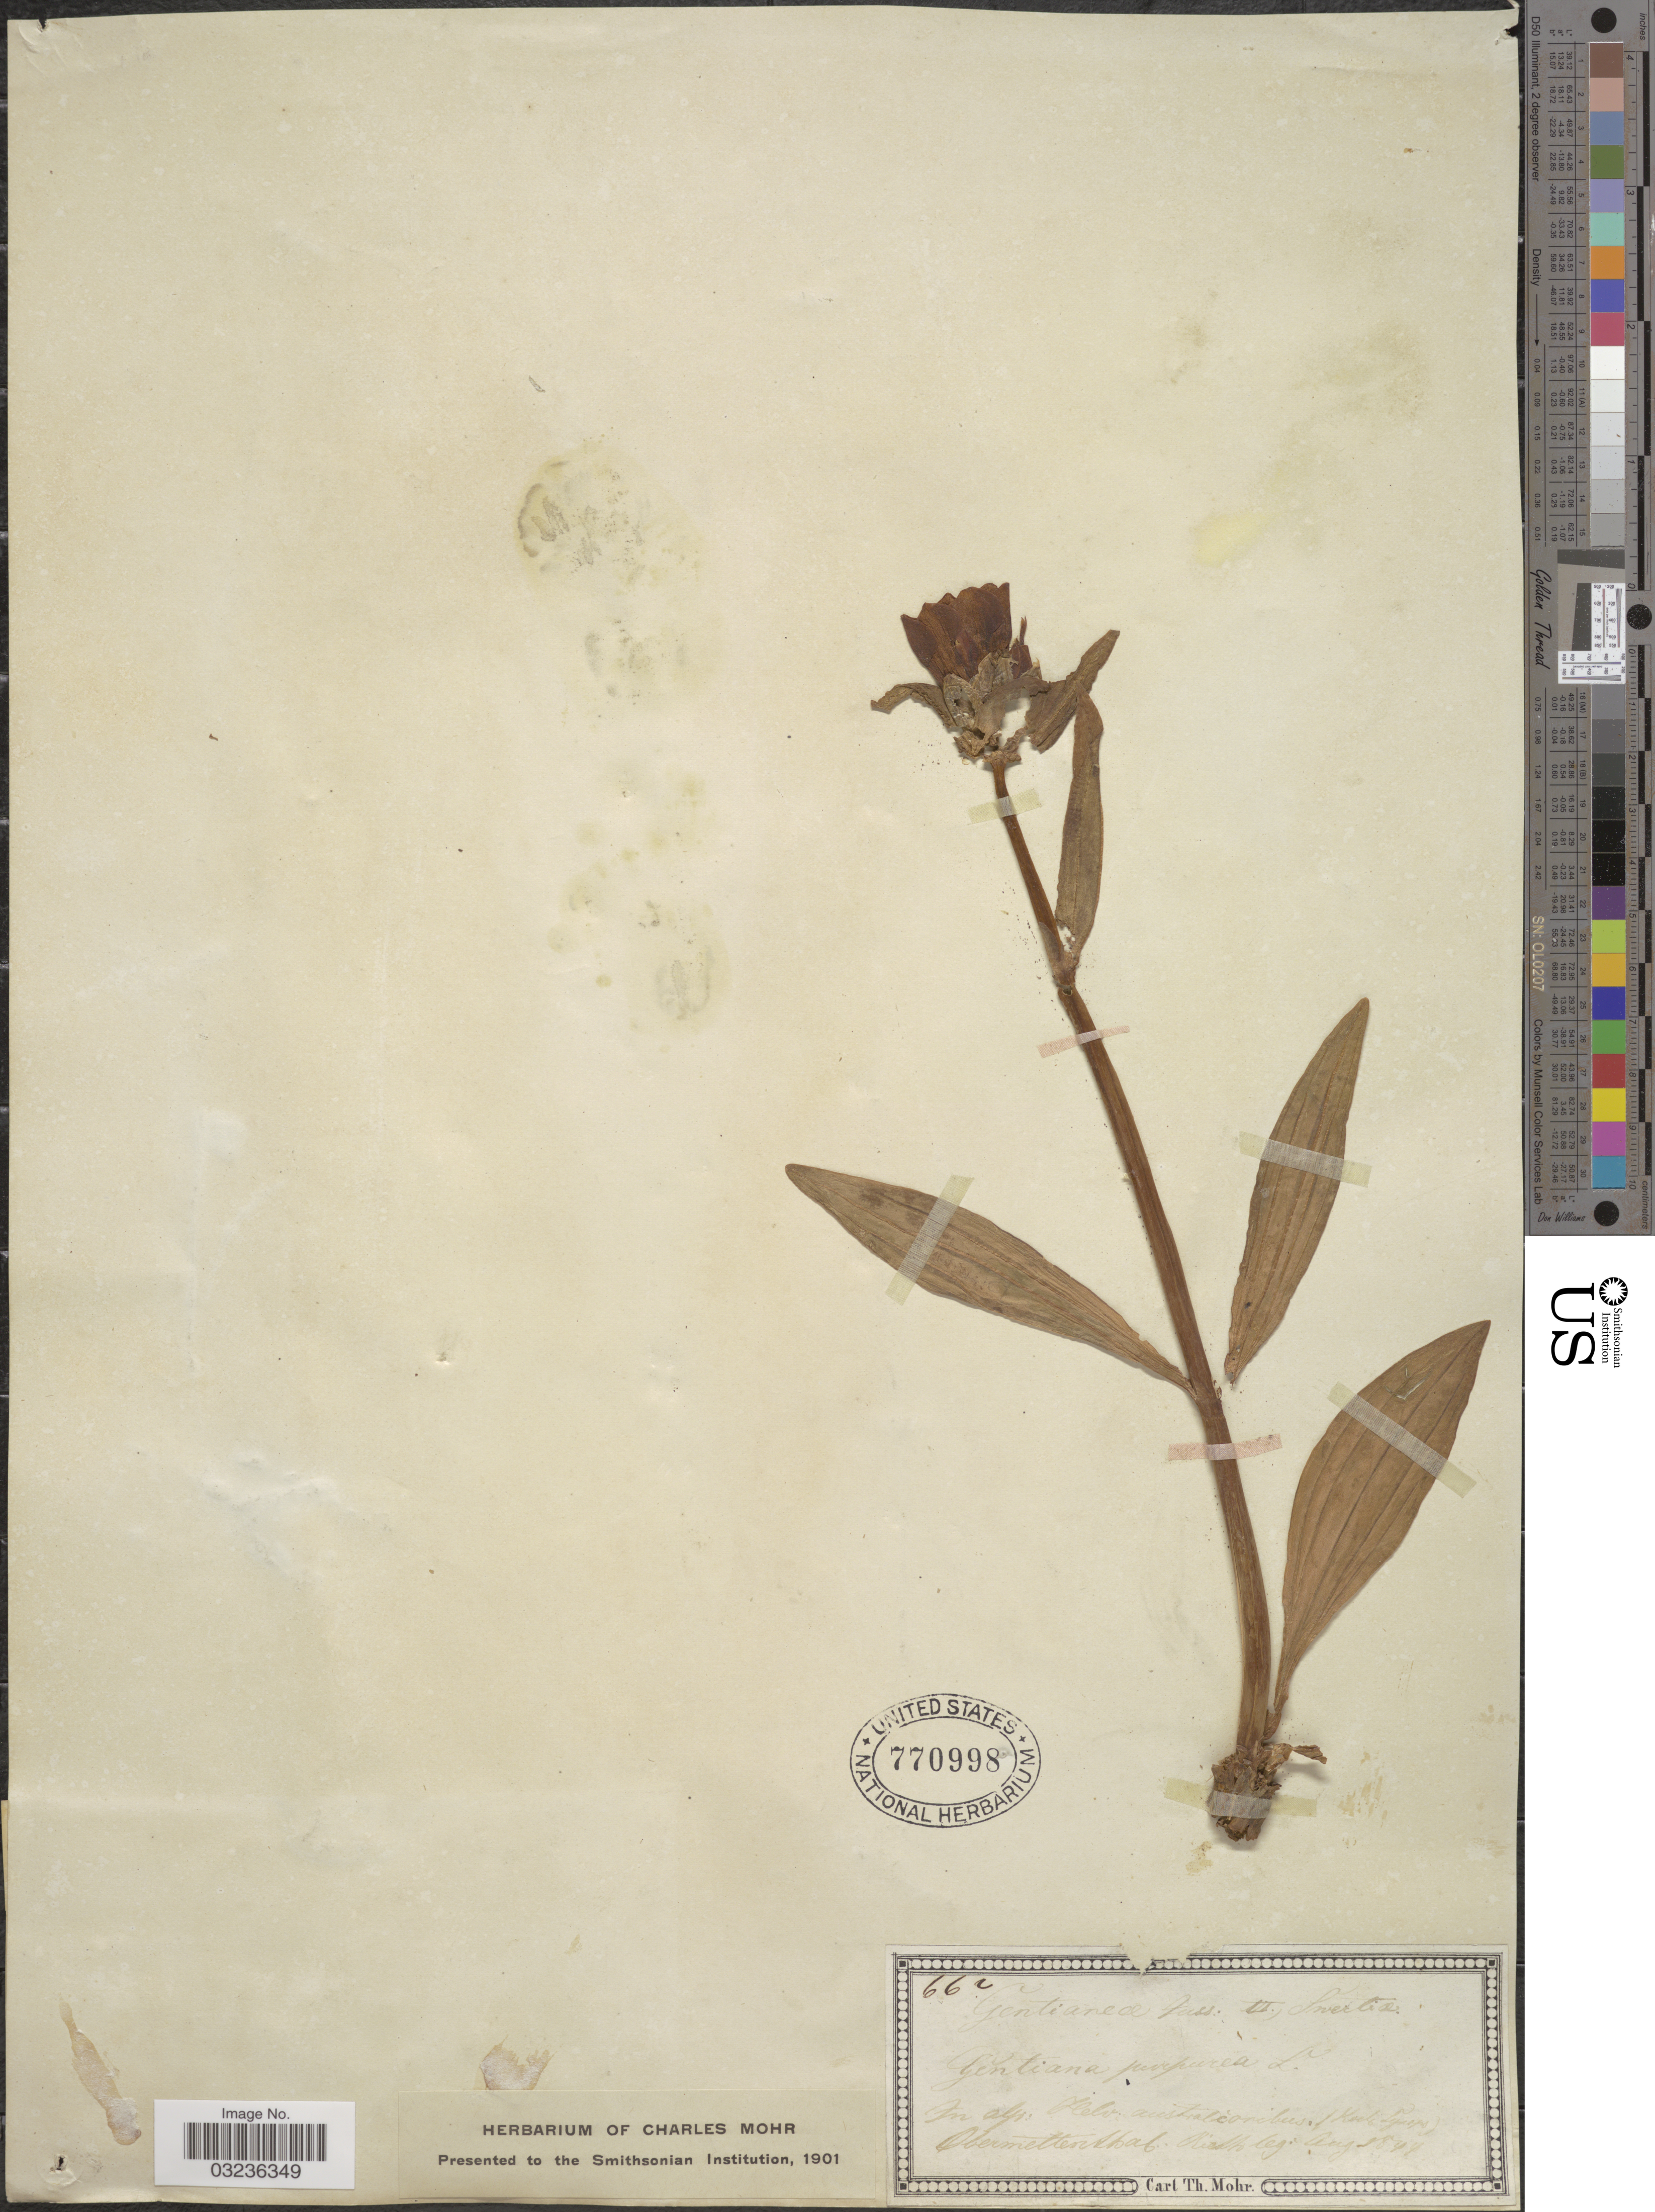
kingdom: Plantae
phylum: Tracheophyta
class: Magnoliopsida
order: Gentianales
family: Gentianaceae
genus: Gentiana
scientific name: Gentiana purpurea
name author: L.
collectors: C. T. Mohr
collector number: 662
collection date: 1844-08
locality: In alp. Helv. australicoribus [illegible text] Obermettentbalb [illegible text].[interpreted]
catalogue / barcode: US 770998